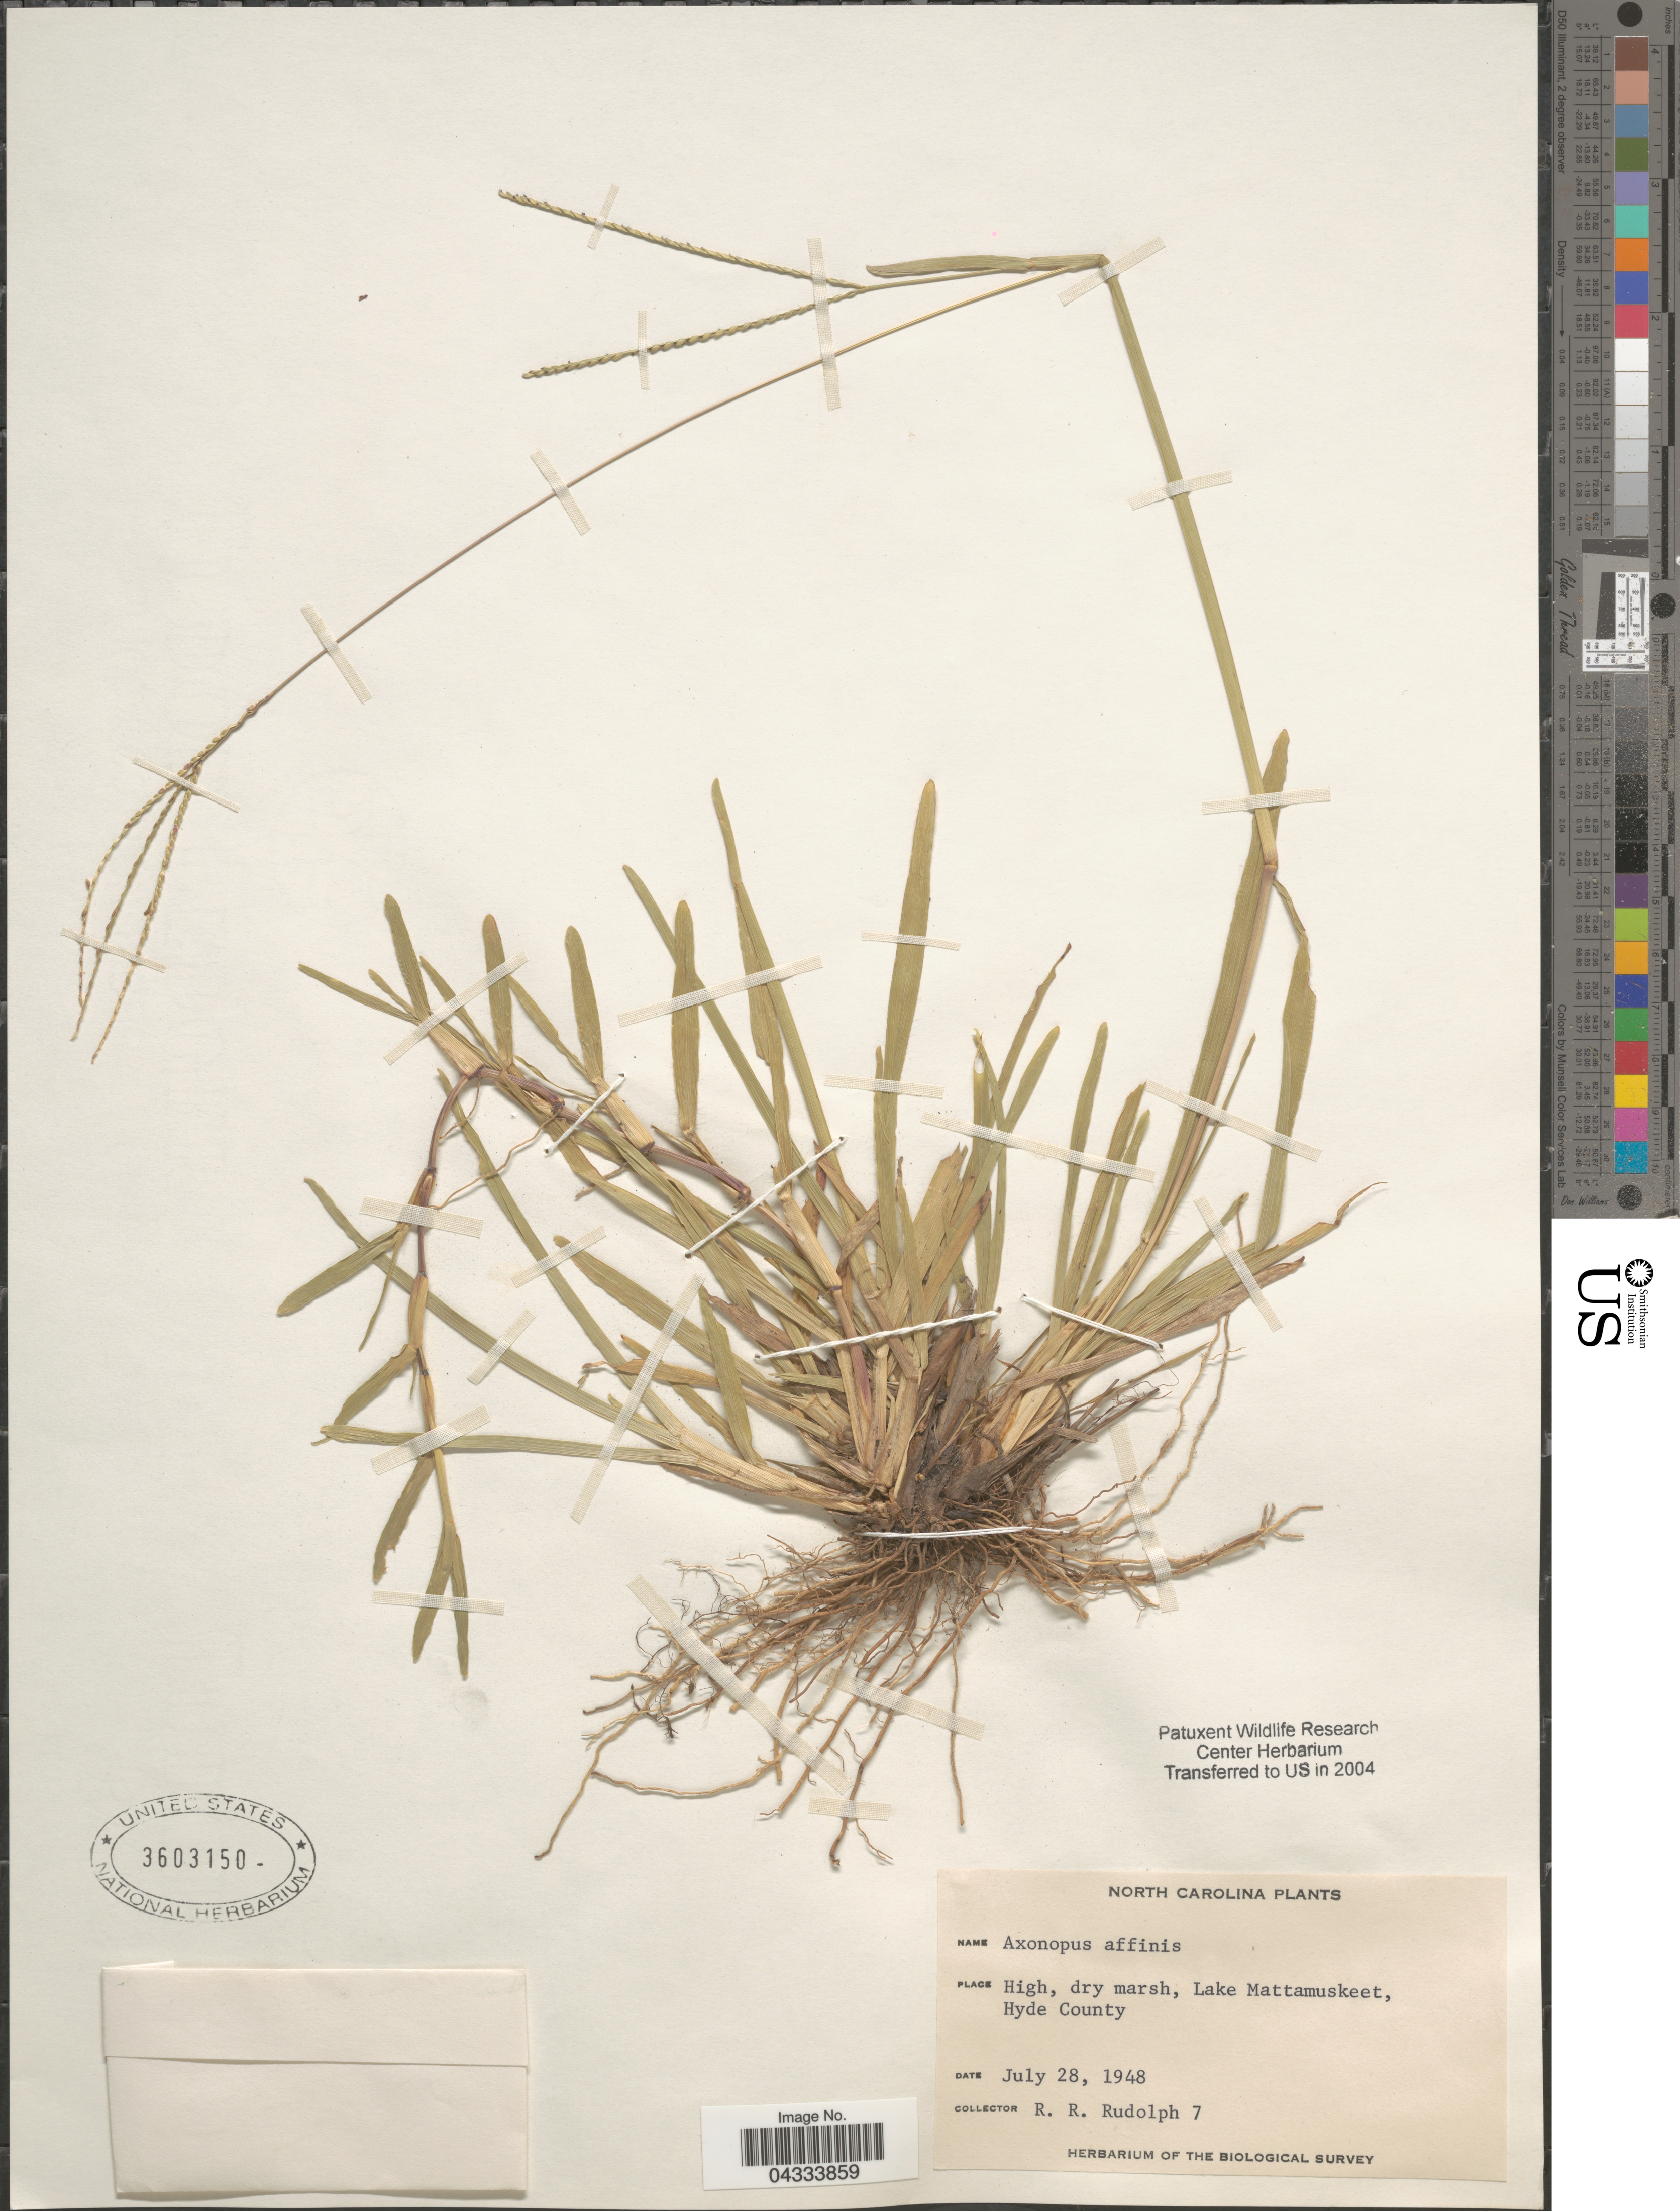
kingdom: Plantae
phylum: Tracheophyta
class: Liliopsida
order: Poales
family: Poaceae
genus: Axonopus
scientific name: Axonopus fissifolius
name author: (Raddi) Kuhlm.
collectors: R. Rudolph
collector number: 7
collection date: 1948-07-28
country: United States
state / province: North Carolina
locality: High, dry marsh, Lake Mattamuskeet, Hyde County. The Biological Survey.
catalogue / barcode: US 3603150